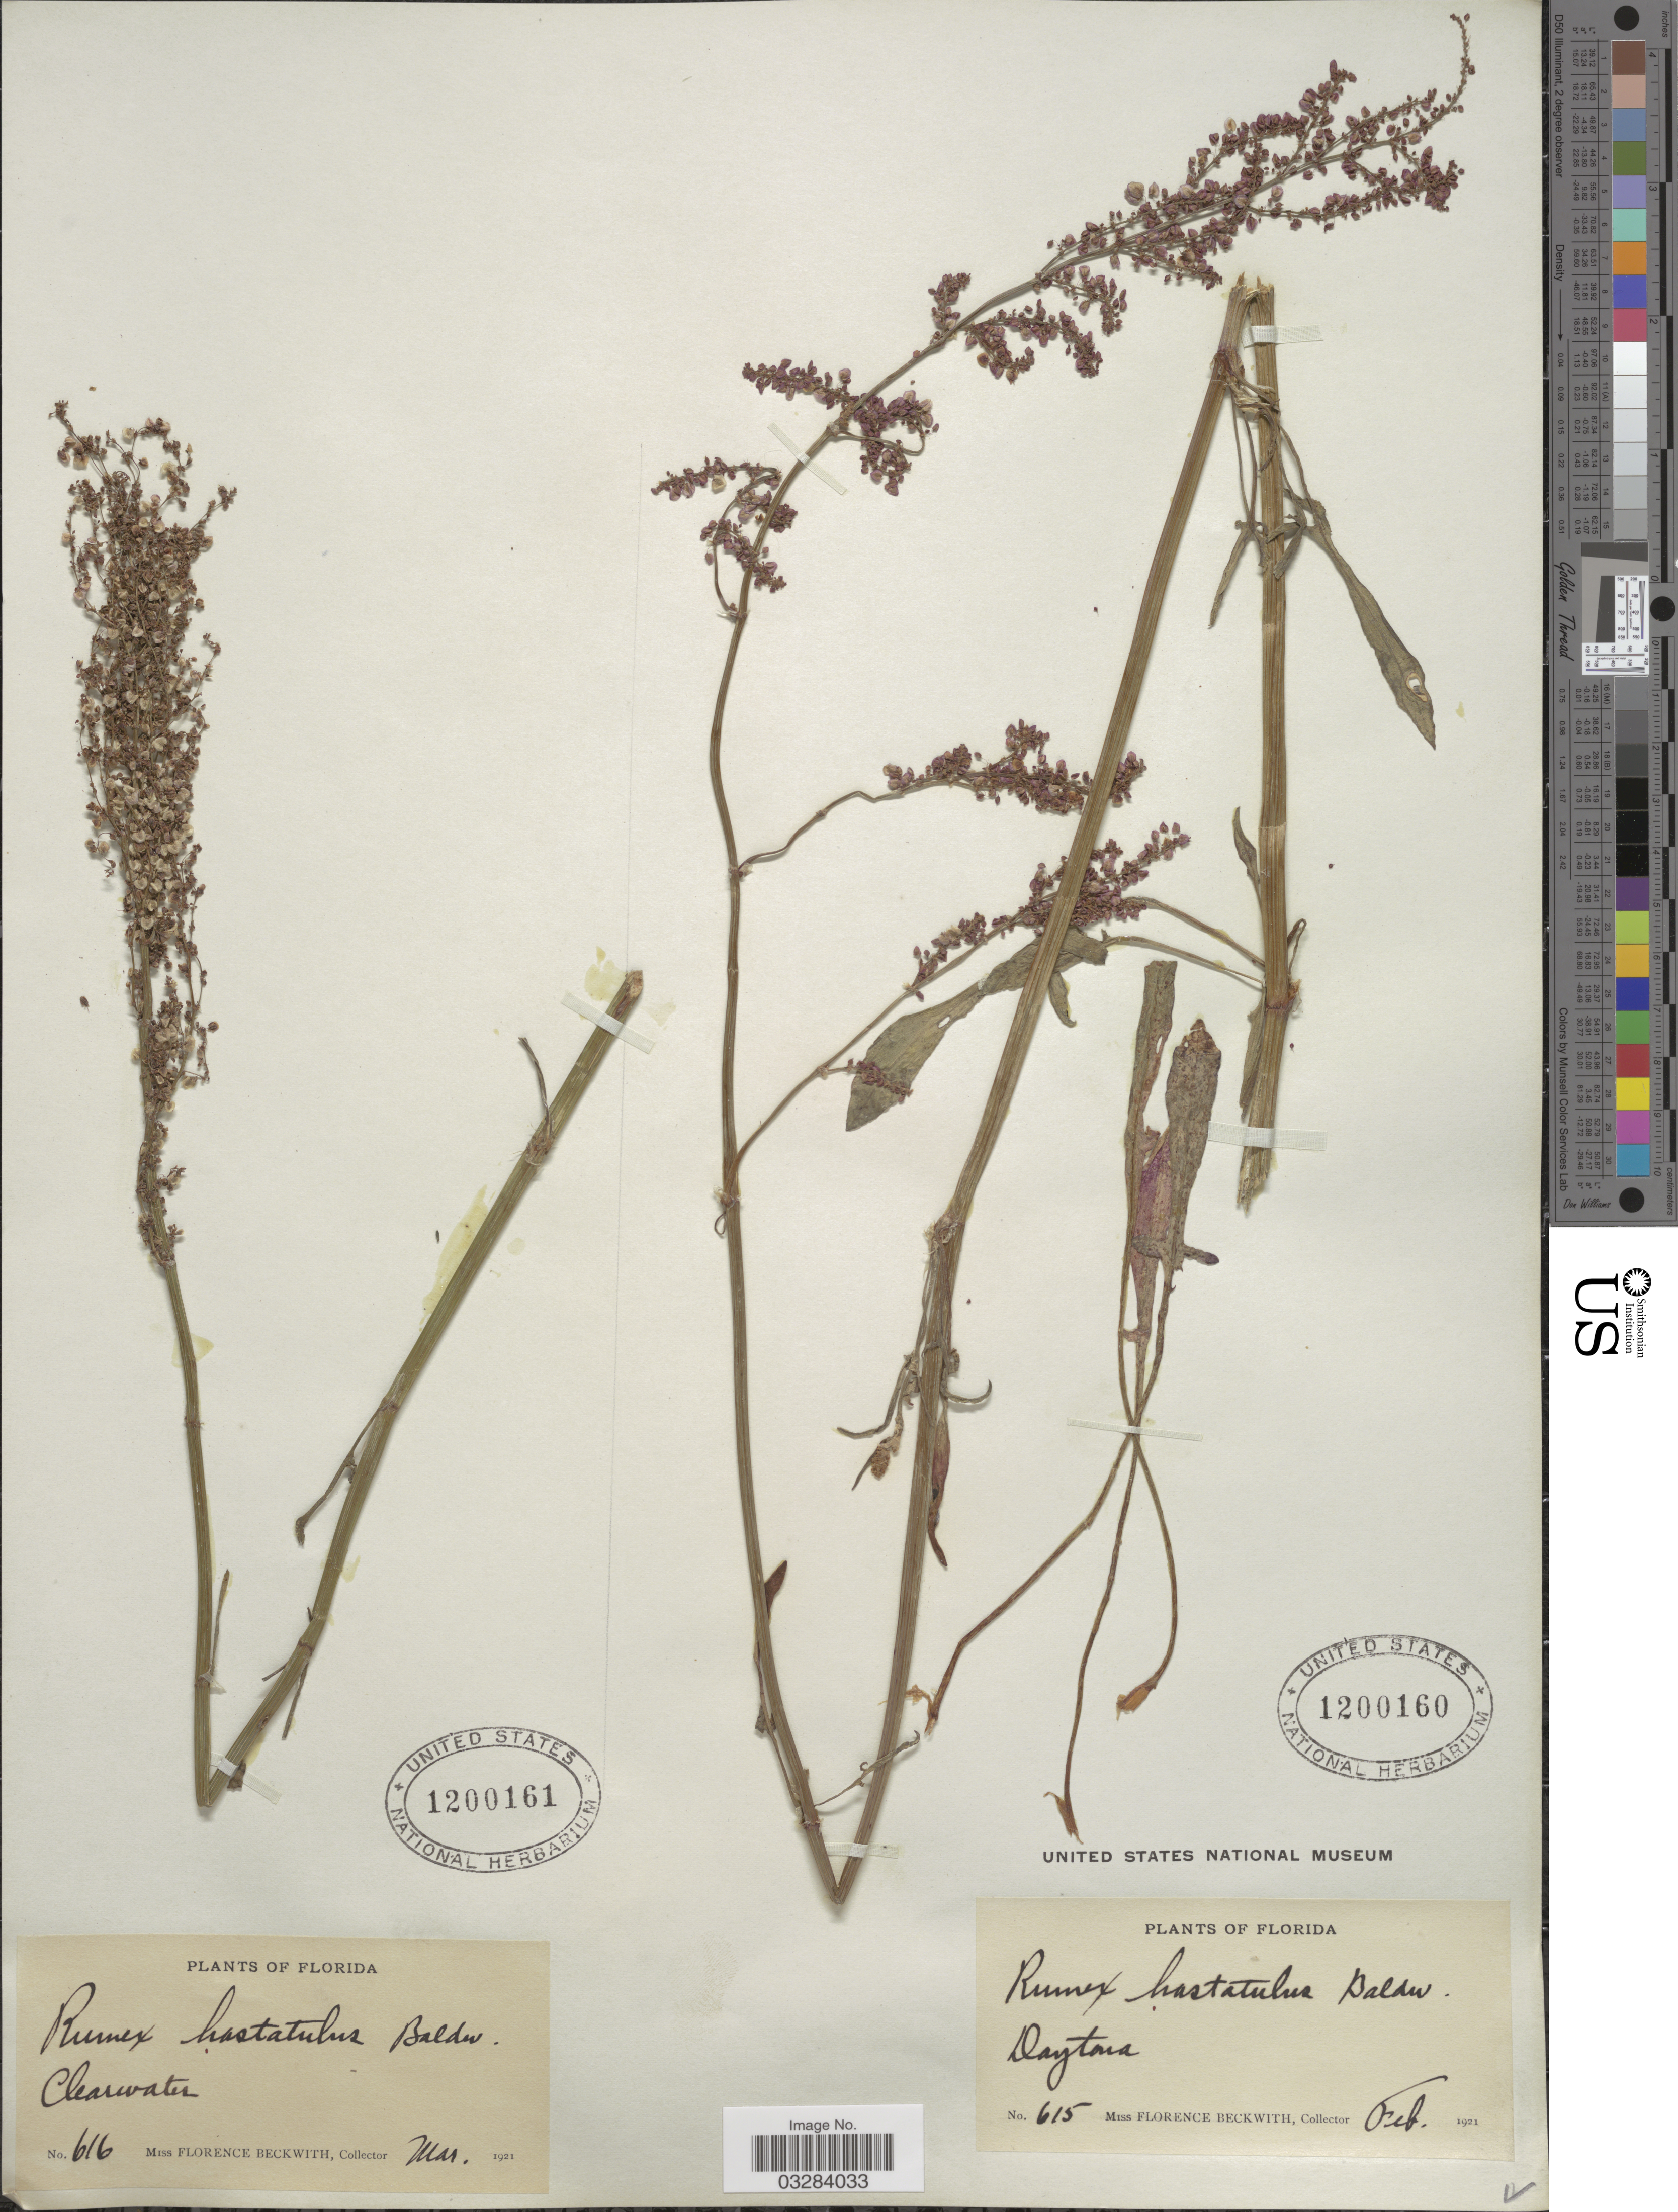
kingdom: Plantae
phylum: Tracheophyta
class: Magnoliopsida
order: Caryophyllales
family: Polygonaceae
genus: Rumex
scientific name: Rumex hastatulus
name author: Baldwin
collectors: F. Beckwith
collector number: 615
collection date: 1921-02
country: United States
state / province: Florida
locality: Daytona.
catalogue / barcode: US 1200160-2